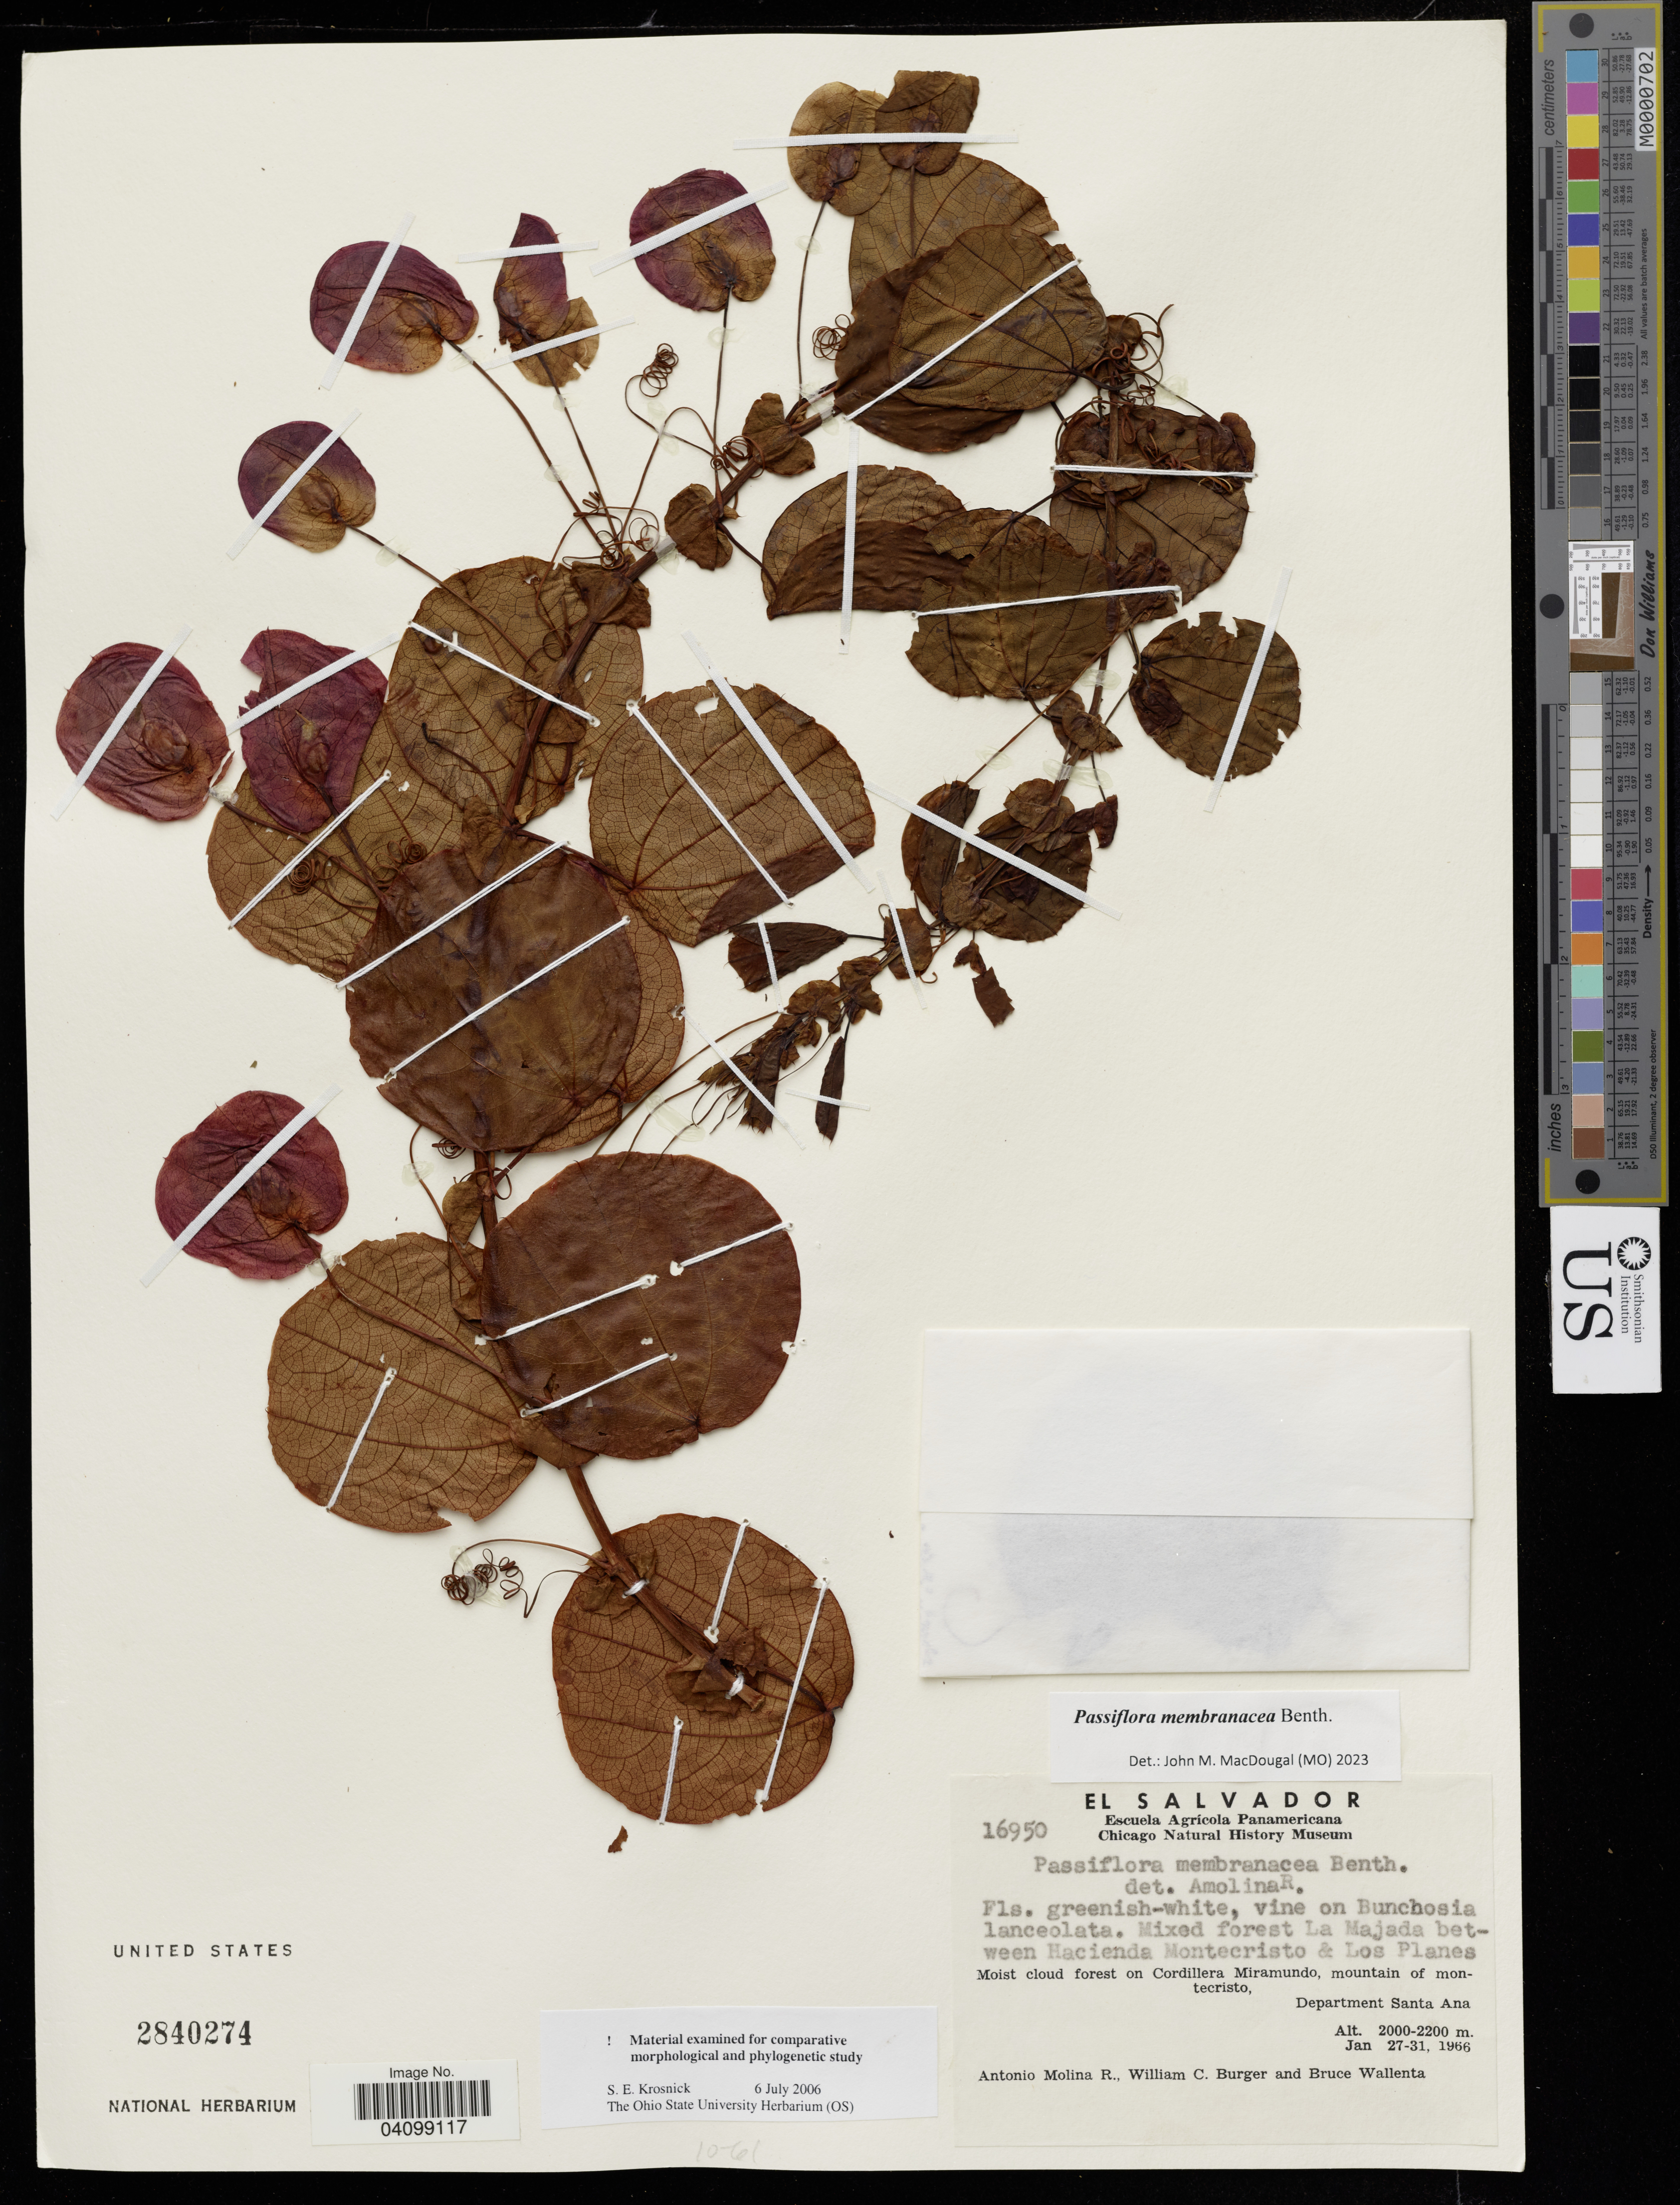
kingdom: Plantae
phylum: Tracheophyta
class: Magnoliopsida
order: Malpighiales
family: Passifloraceae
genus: Passiflora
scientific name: Passiflora membranacea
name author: Benth.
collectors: A. Molina R., W. Burger & B. Wallenta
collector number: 16950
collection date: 1966-01-27/1966-01-31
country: El Salvador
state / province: Santa Ana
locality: La Majada between Hacienda Montecristo & Los Planes. Mountain of montecristo.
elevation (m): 2000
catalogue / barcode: US 2840274